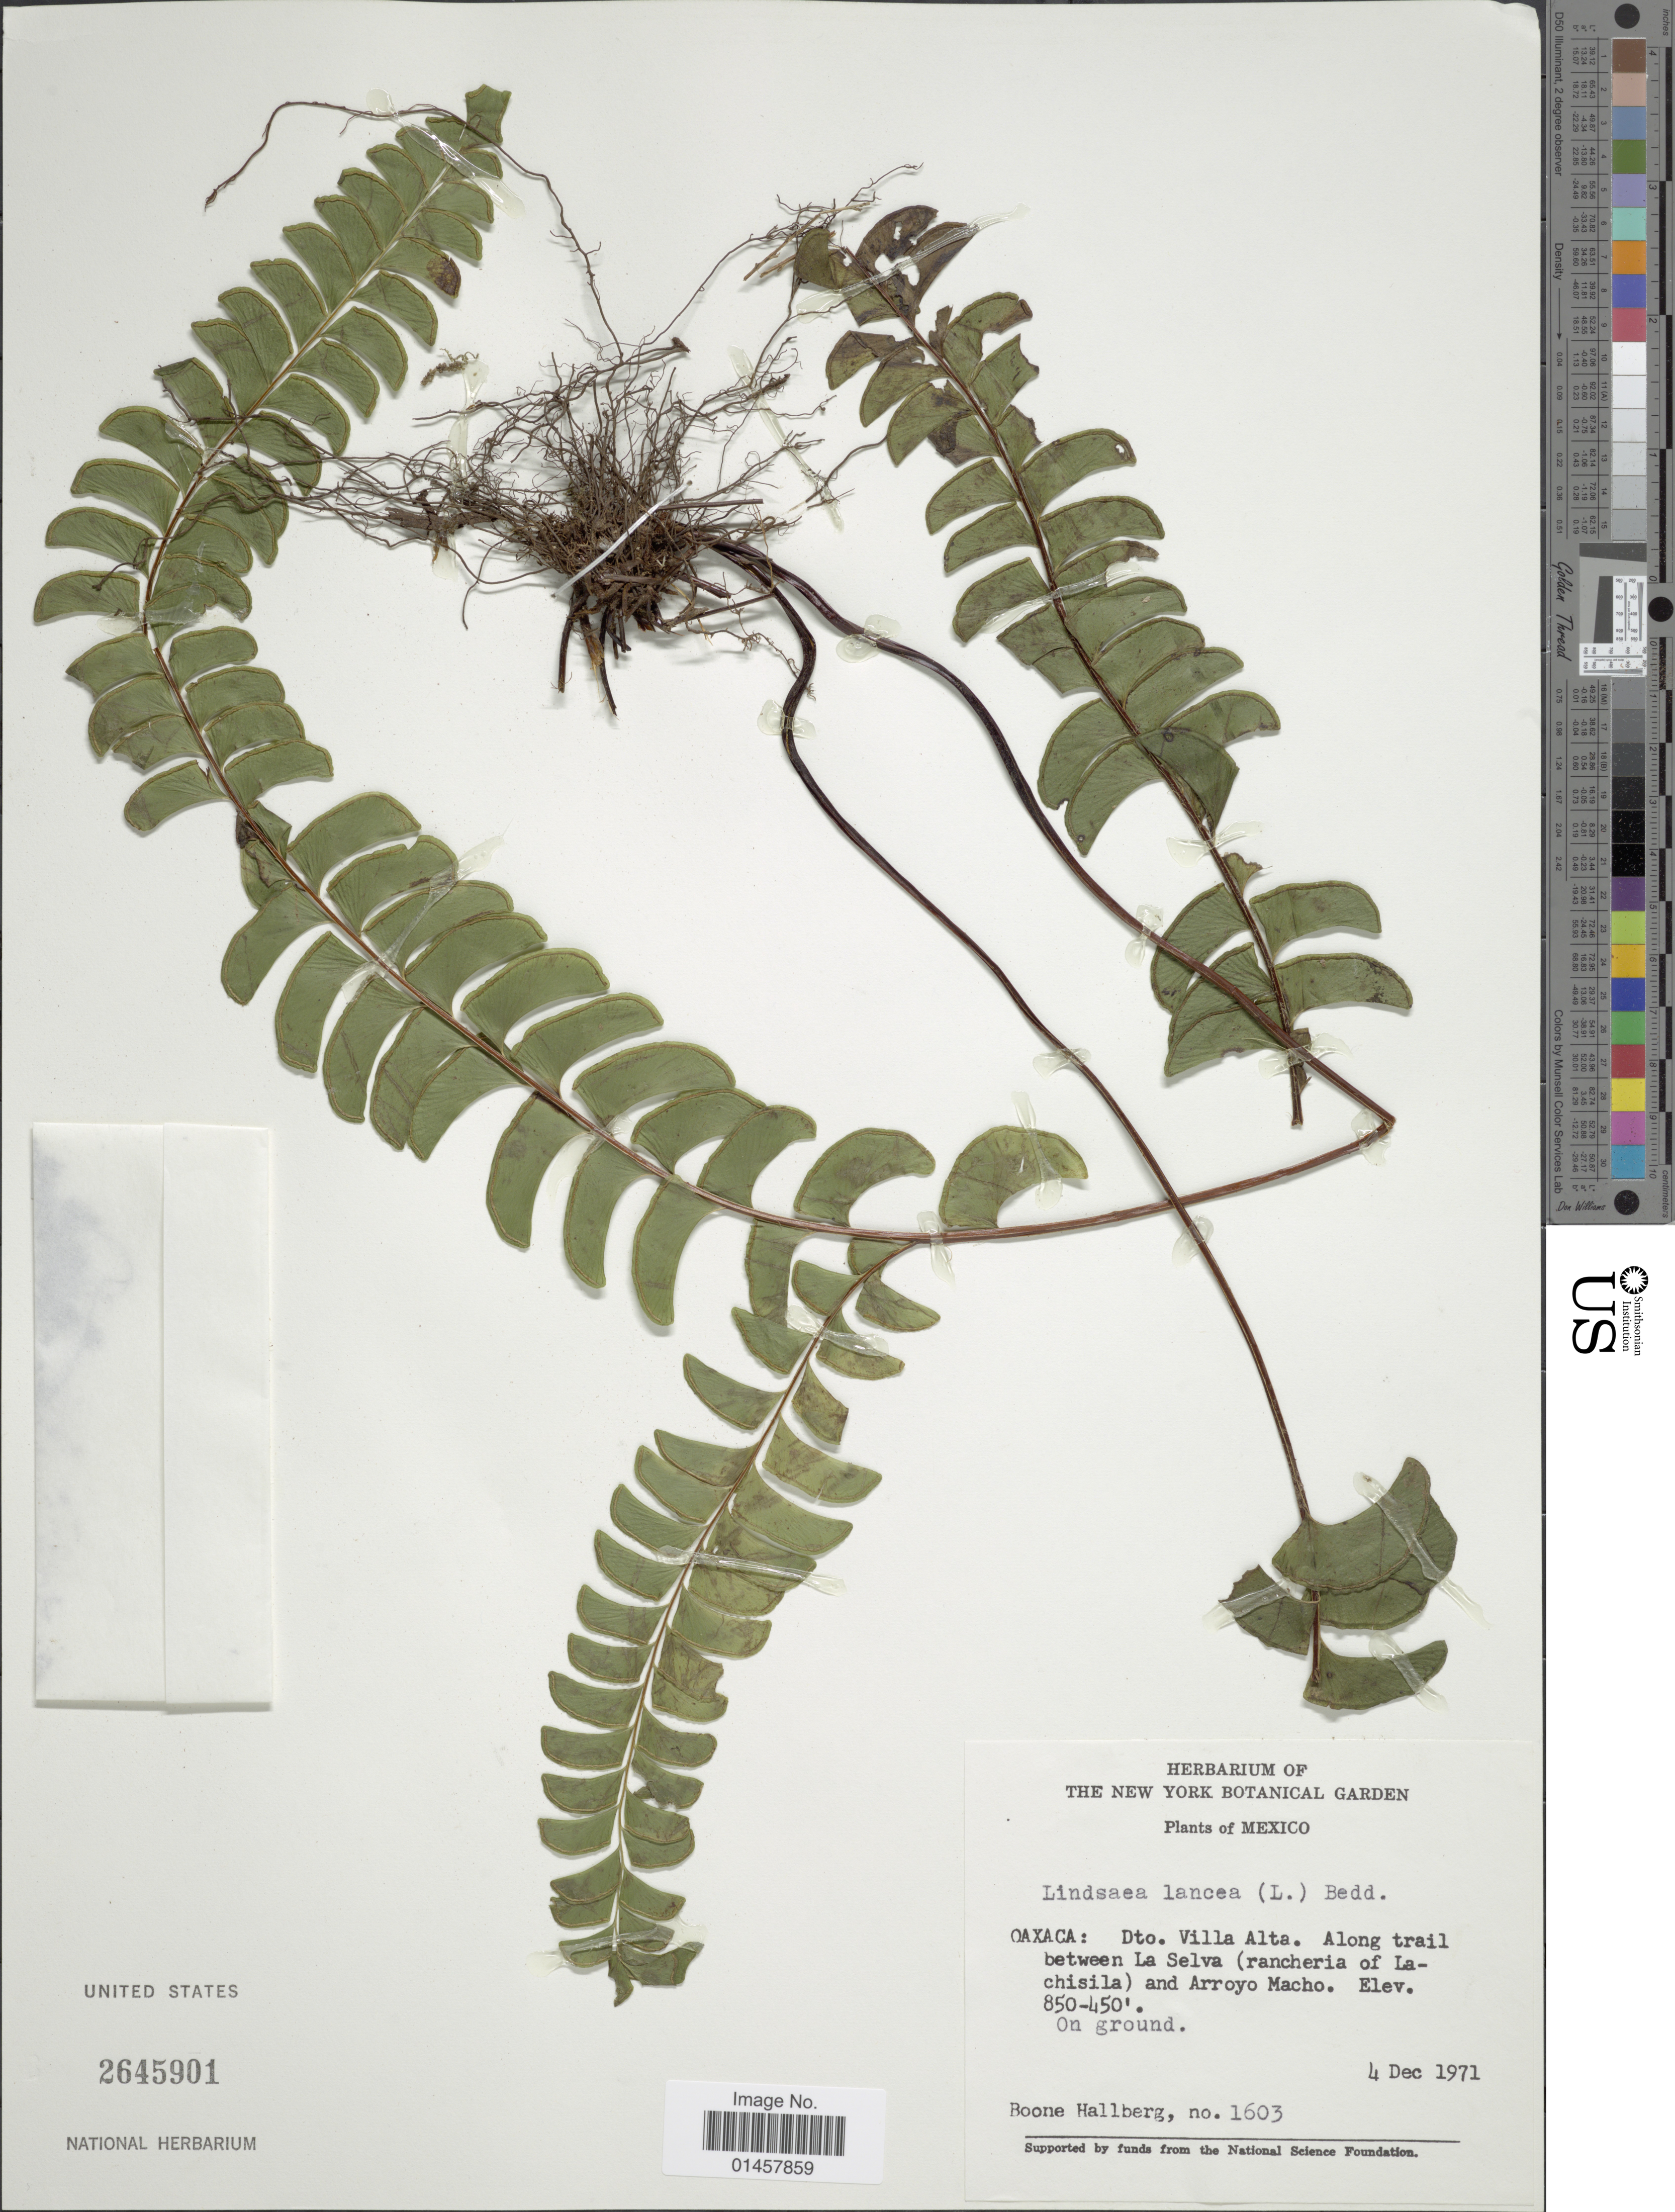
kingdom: Plantae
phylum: Tracheophyta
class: Polypodiopsida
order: Polypodiales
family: Lindsaeaceae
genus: Lindsaea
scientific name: Lindsaea lancea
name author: (L.) Bedd.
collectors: B. Hallberg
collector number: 1603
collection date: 1971-12-04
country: Mexico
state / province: Oaxaca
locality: Oaxaca: Dto. Villa Alta. Along trail between La Selva (rancheria of Lachisila) and Arroyo Macho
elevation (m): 137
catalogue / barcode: US 2645901